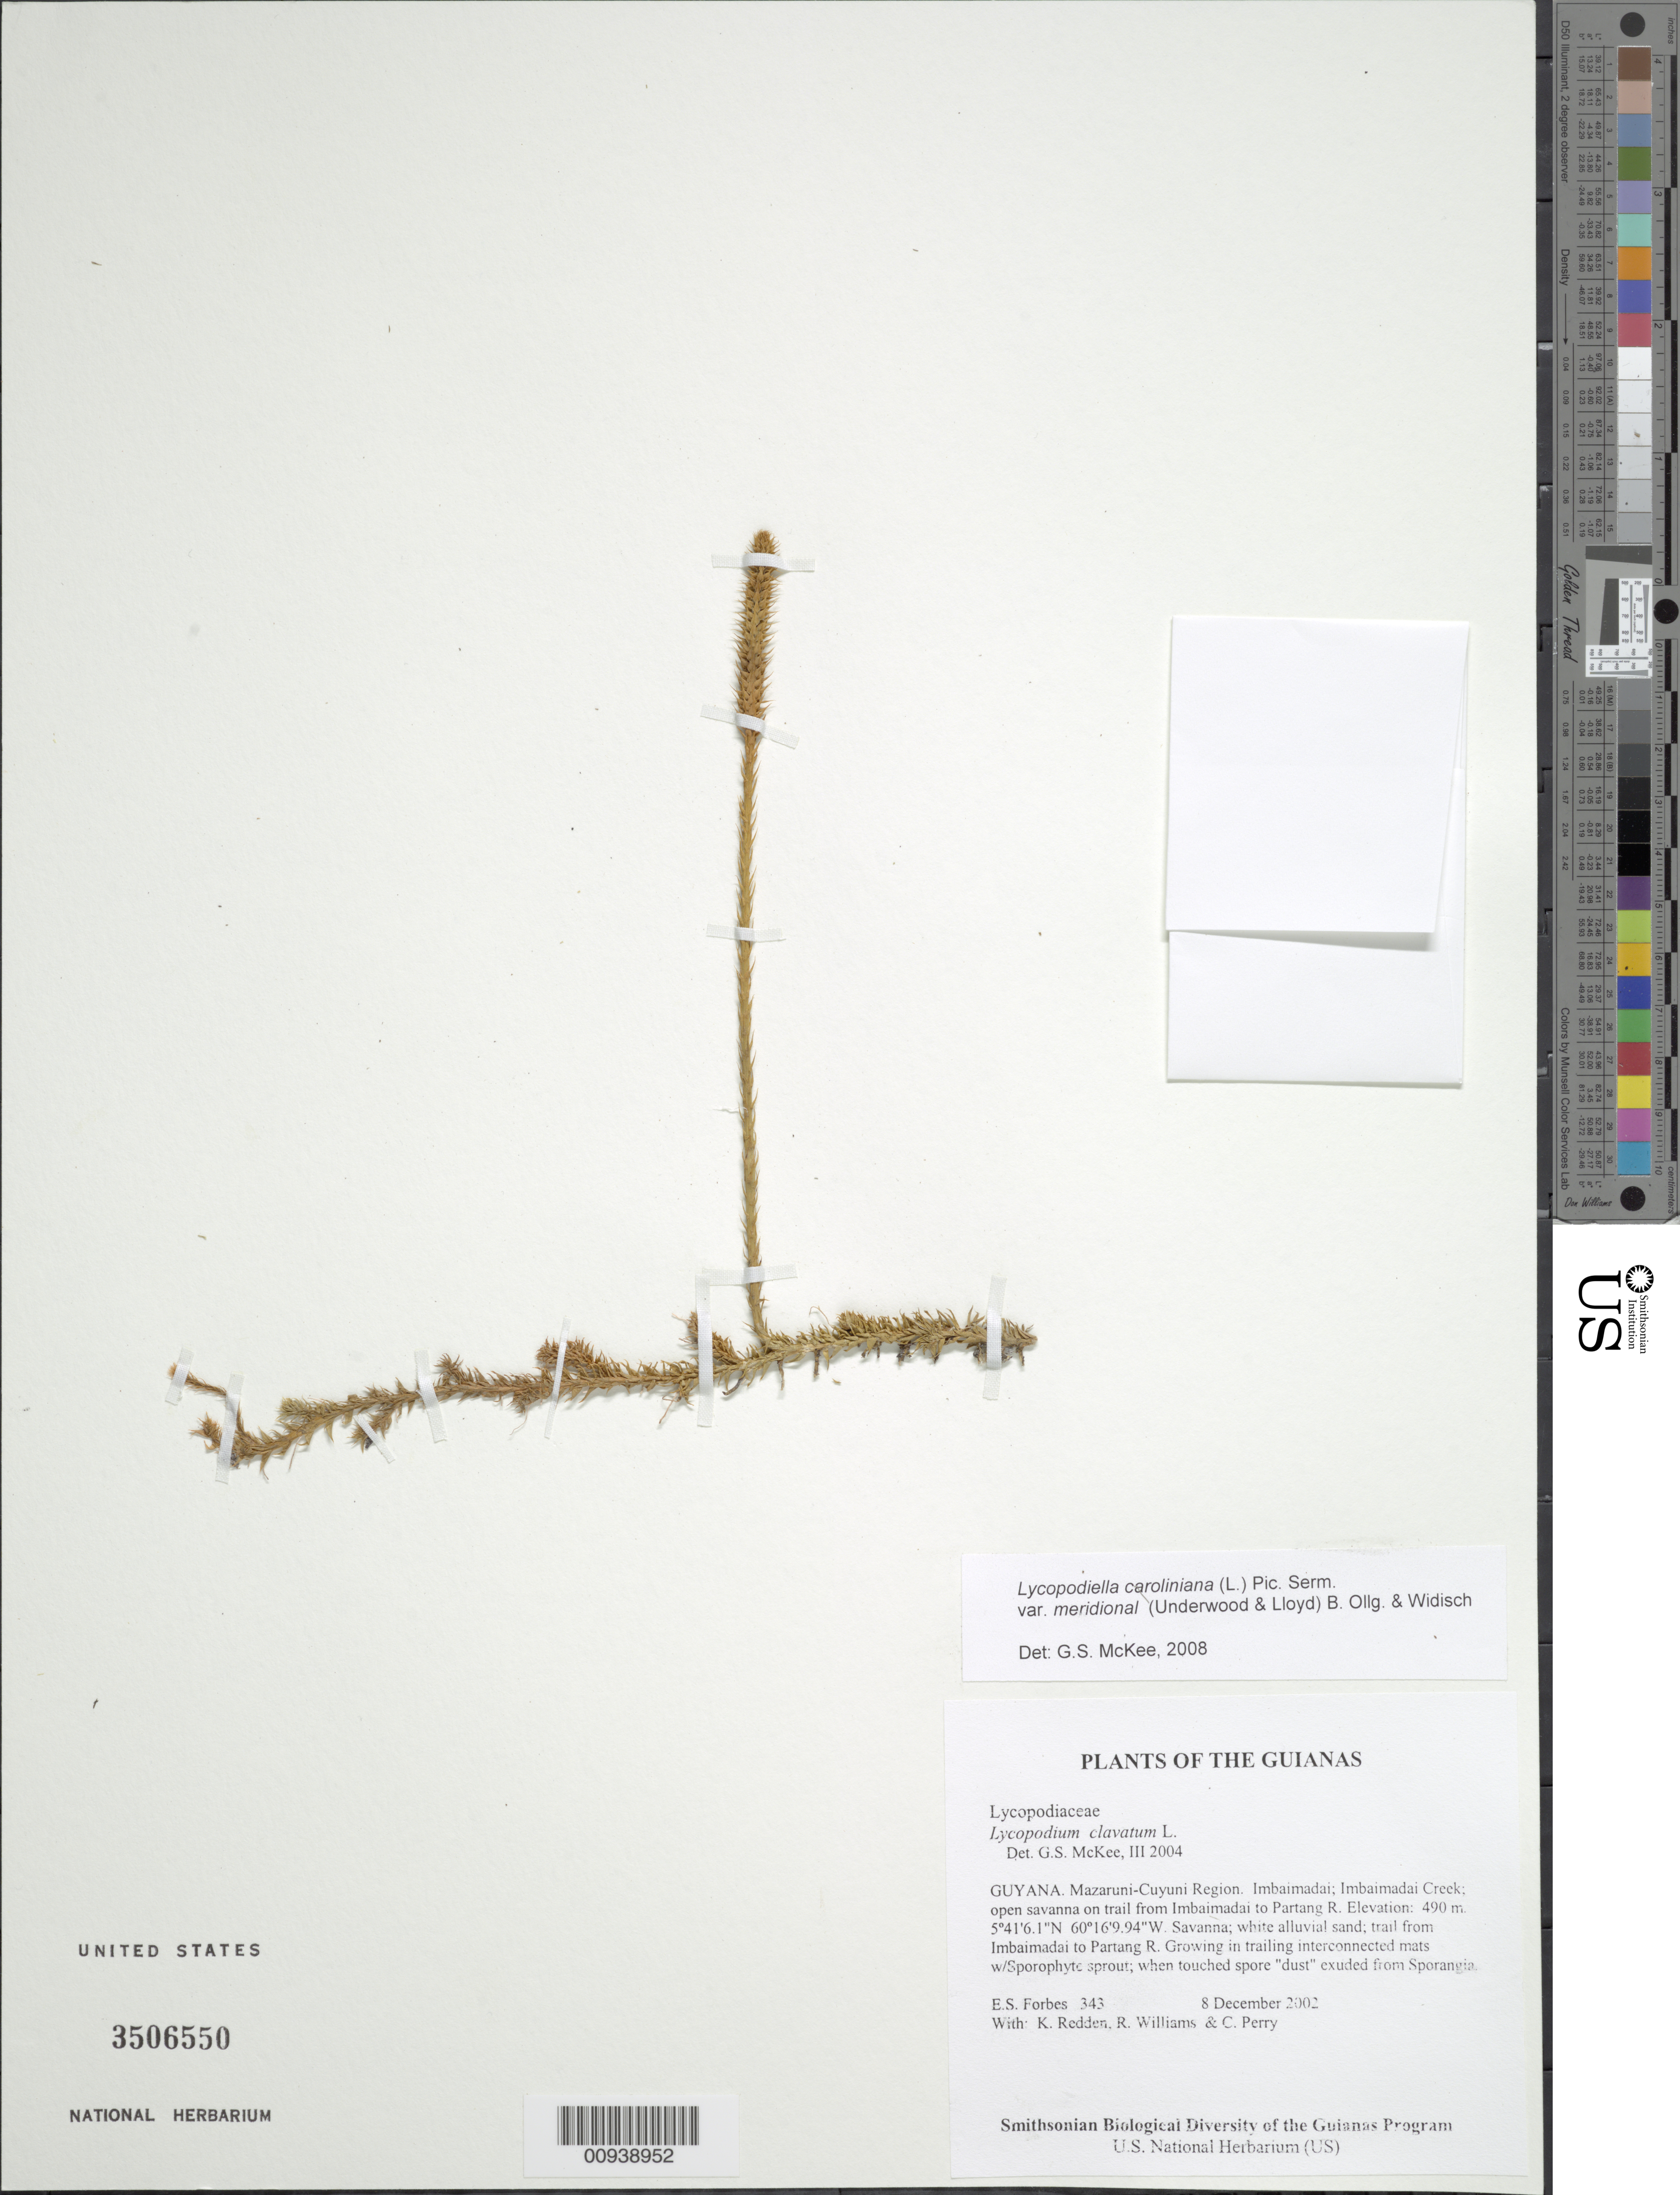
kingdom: Plantae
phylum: Tracheophyta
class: Lycopodiopsida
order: Lycopodiales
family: Lycopodiaceae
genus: Pseudolycopodiella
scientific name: Pseudolycopodiella paradoxa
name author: (Mart.) Holub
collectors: E. Forbes, K. M. Redden, R. Williams & C. Perry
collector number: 343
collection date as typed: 8 December 2002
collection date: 2002-12-08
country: Guyana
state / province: Cuyuni-Mazaruni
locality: Imbaimadai; Imbaimadai Creek; open savanna on trail from Imbaimadai to Partang R.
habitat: Savanna; white alluvial sand; trail from Imbaimadai to Partang R.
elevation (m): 490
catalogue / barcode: US 3506550